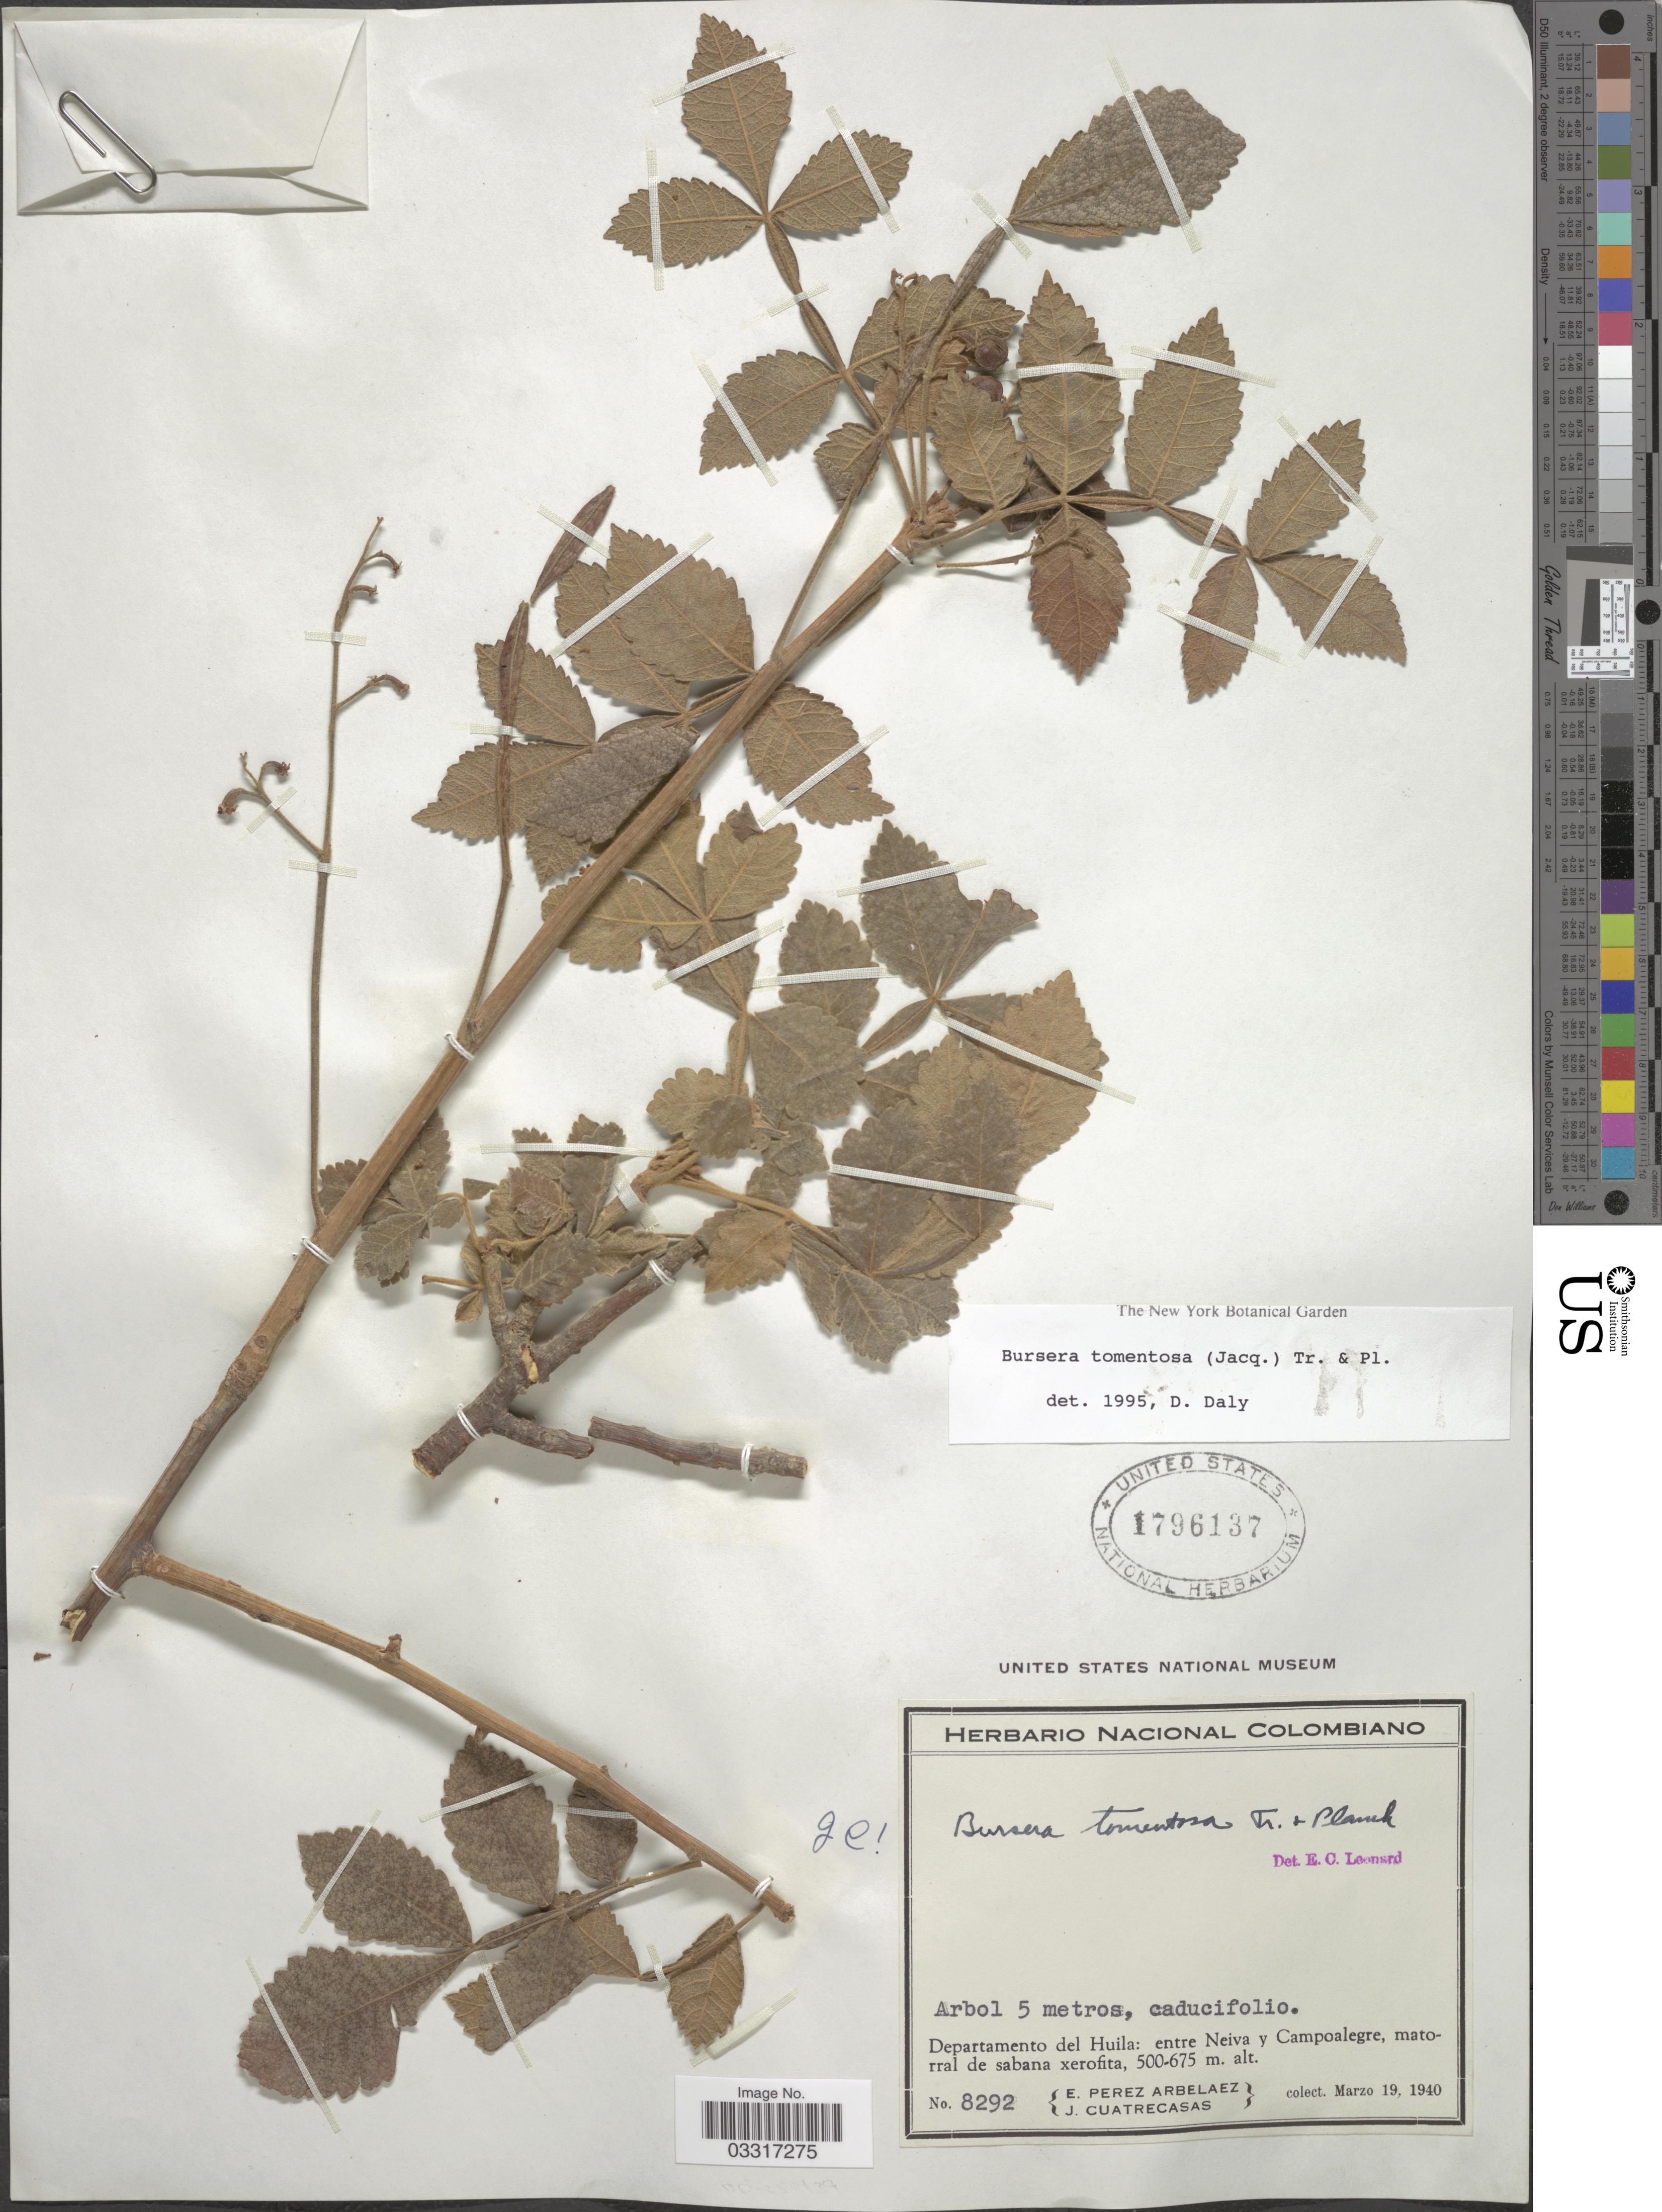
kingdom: Plantae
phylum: Tracheophyta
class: Magnoliopsida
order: Sapindales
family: Burseraceae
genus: Bursera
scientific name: Bursera tomentosa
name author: (Jacq.) Triana & Planch.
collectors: E. Pérez Arbeláez & J. Cuatrecasas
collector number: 8292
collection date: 1940-03-19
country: Colombia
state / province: Huila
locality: Departamento del Huila: entre Neiva y Campoalegre, matorral de sabana xerofita.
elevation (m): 500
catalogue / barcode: US 1796137